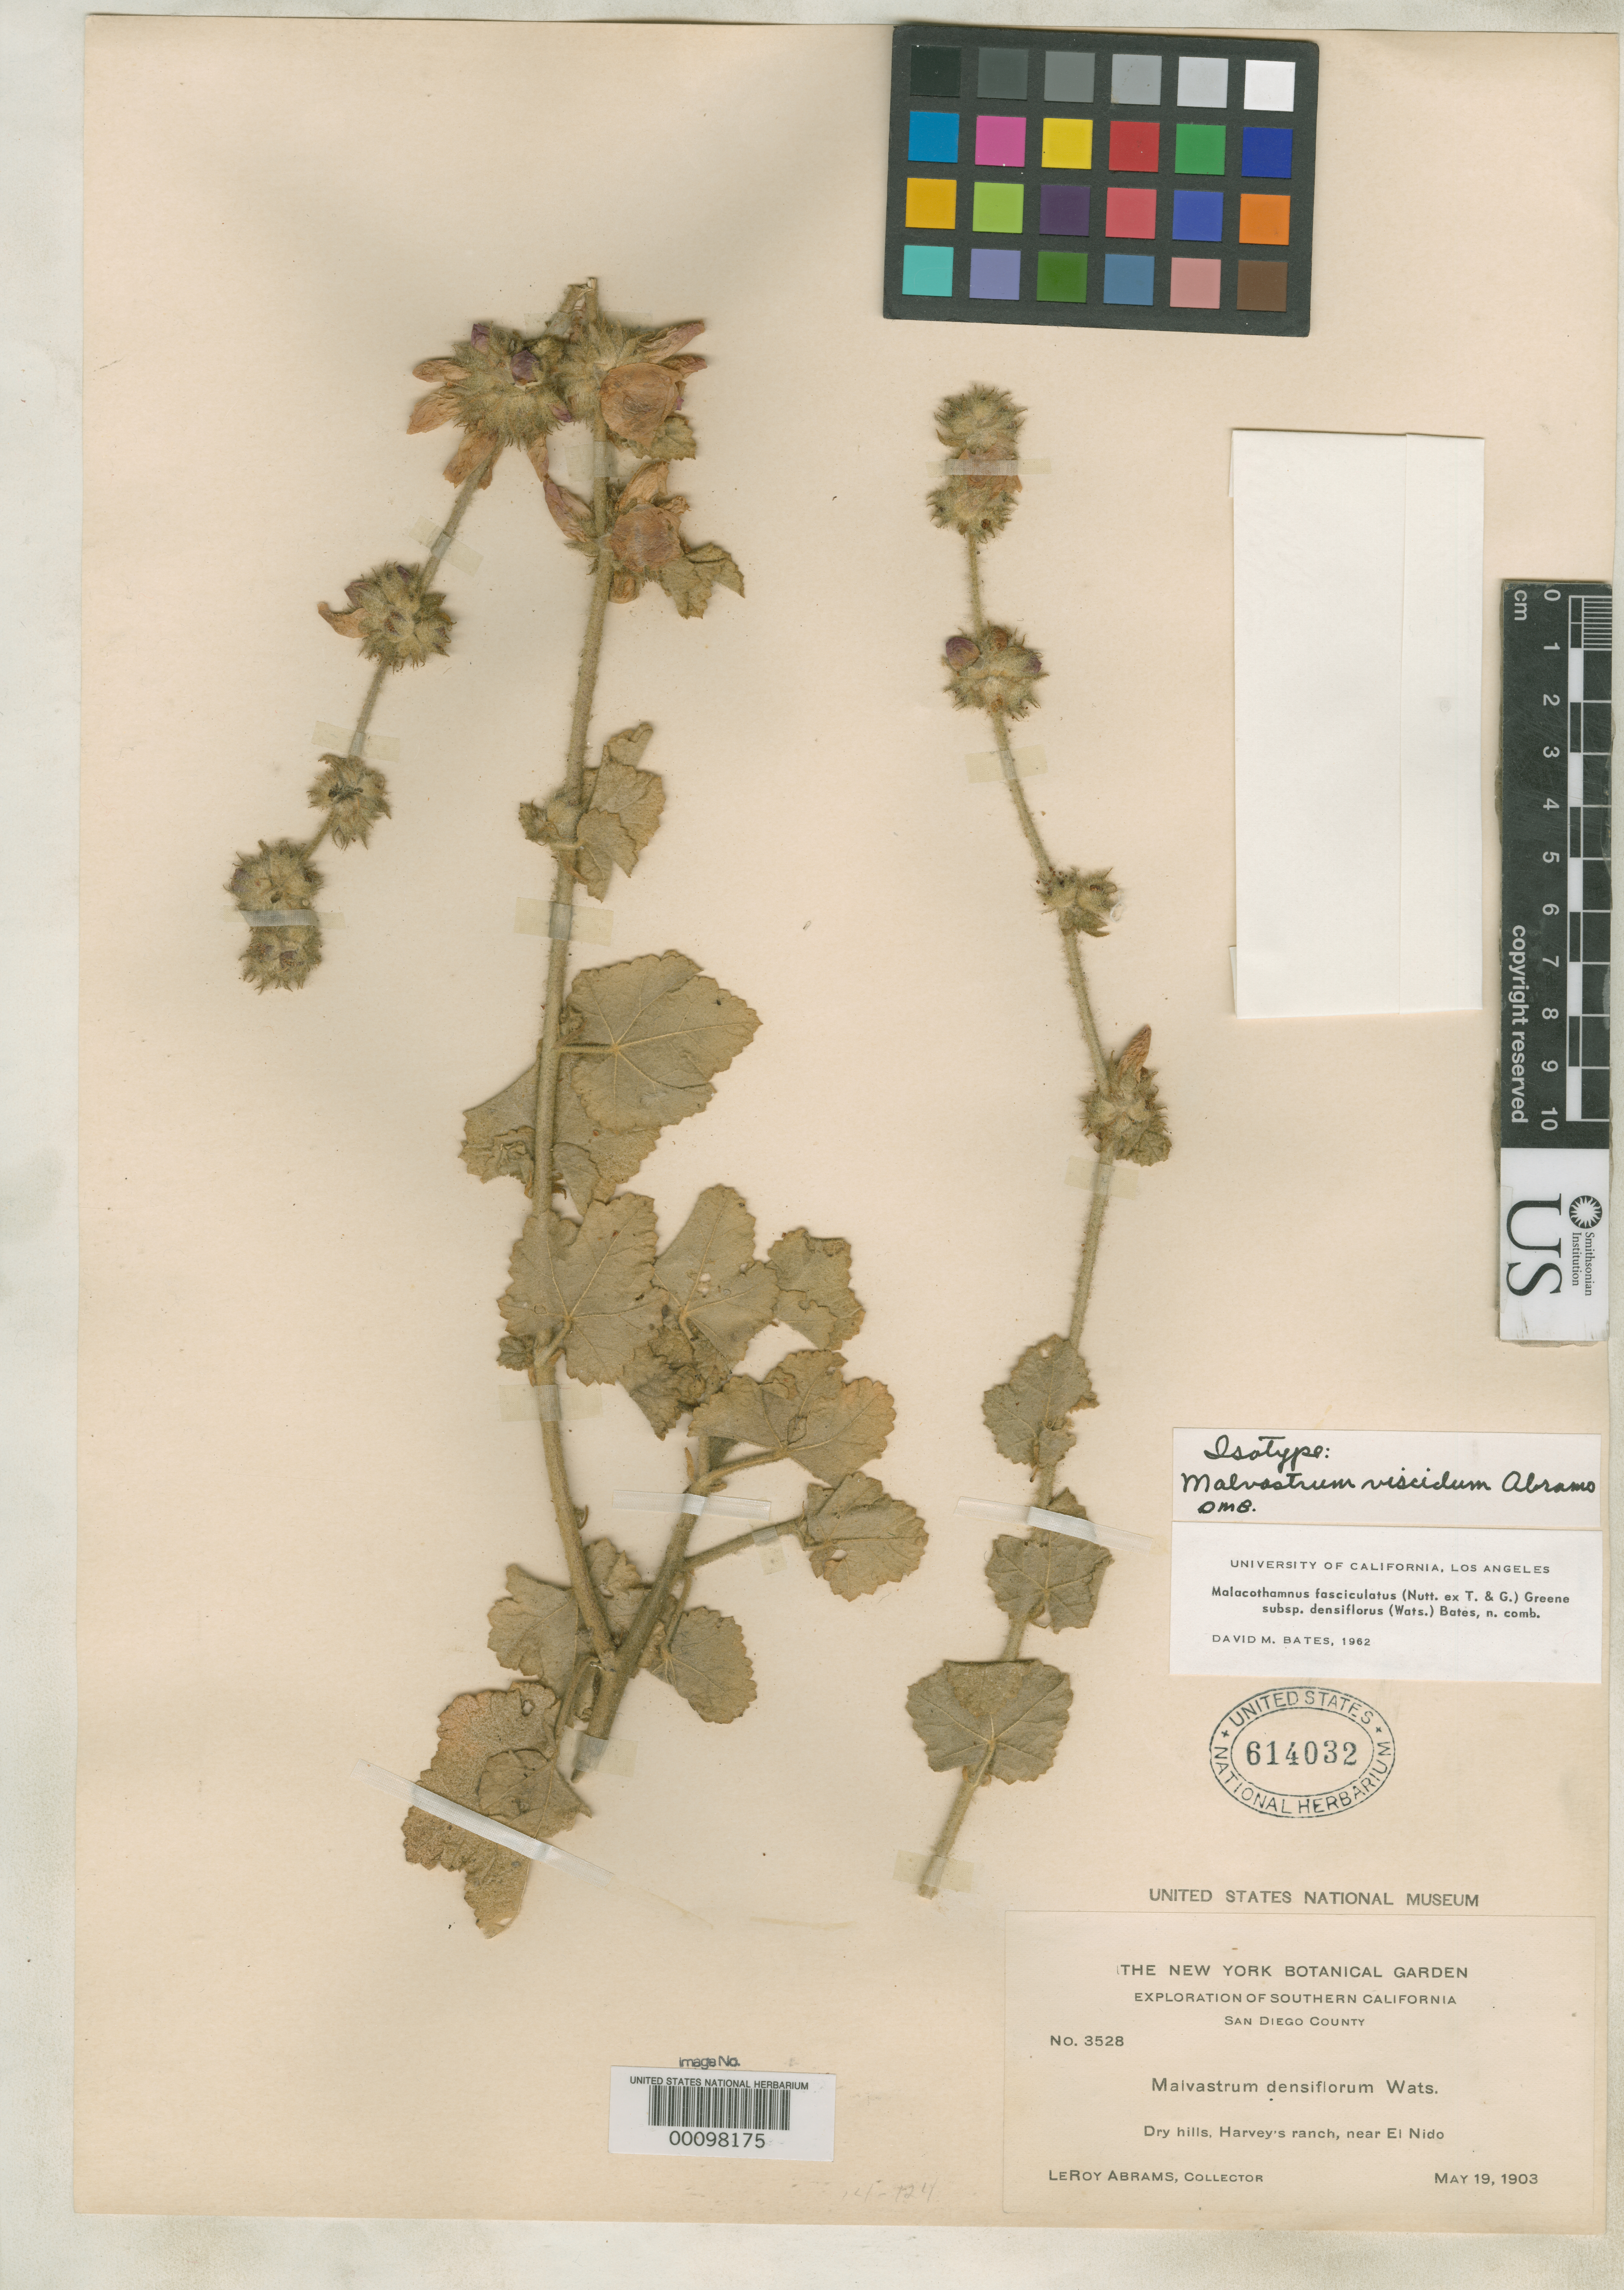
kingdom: Plantae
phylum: Tracheophyta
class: Magnoliopsida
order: Malvales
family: Malvaceae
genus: Malvastrum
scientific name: Malvastrum viscidum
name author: Abrams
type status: Isotype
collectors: L. Abrams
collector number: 3528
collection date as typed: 19 May 1903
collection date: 1903-05-19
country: United States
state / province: California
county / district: San Diego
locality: Harvey's Ranch, near El Nido.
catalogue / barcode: US 614032